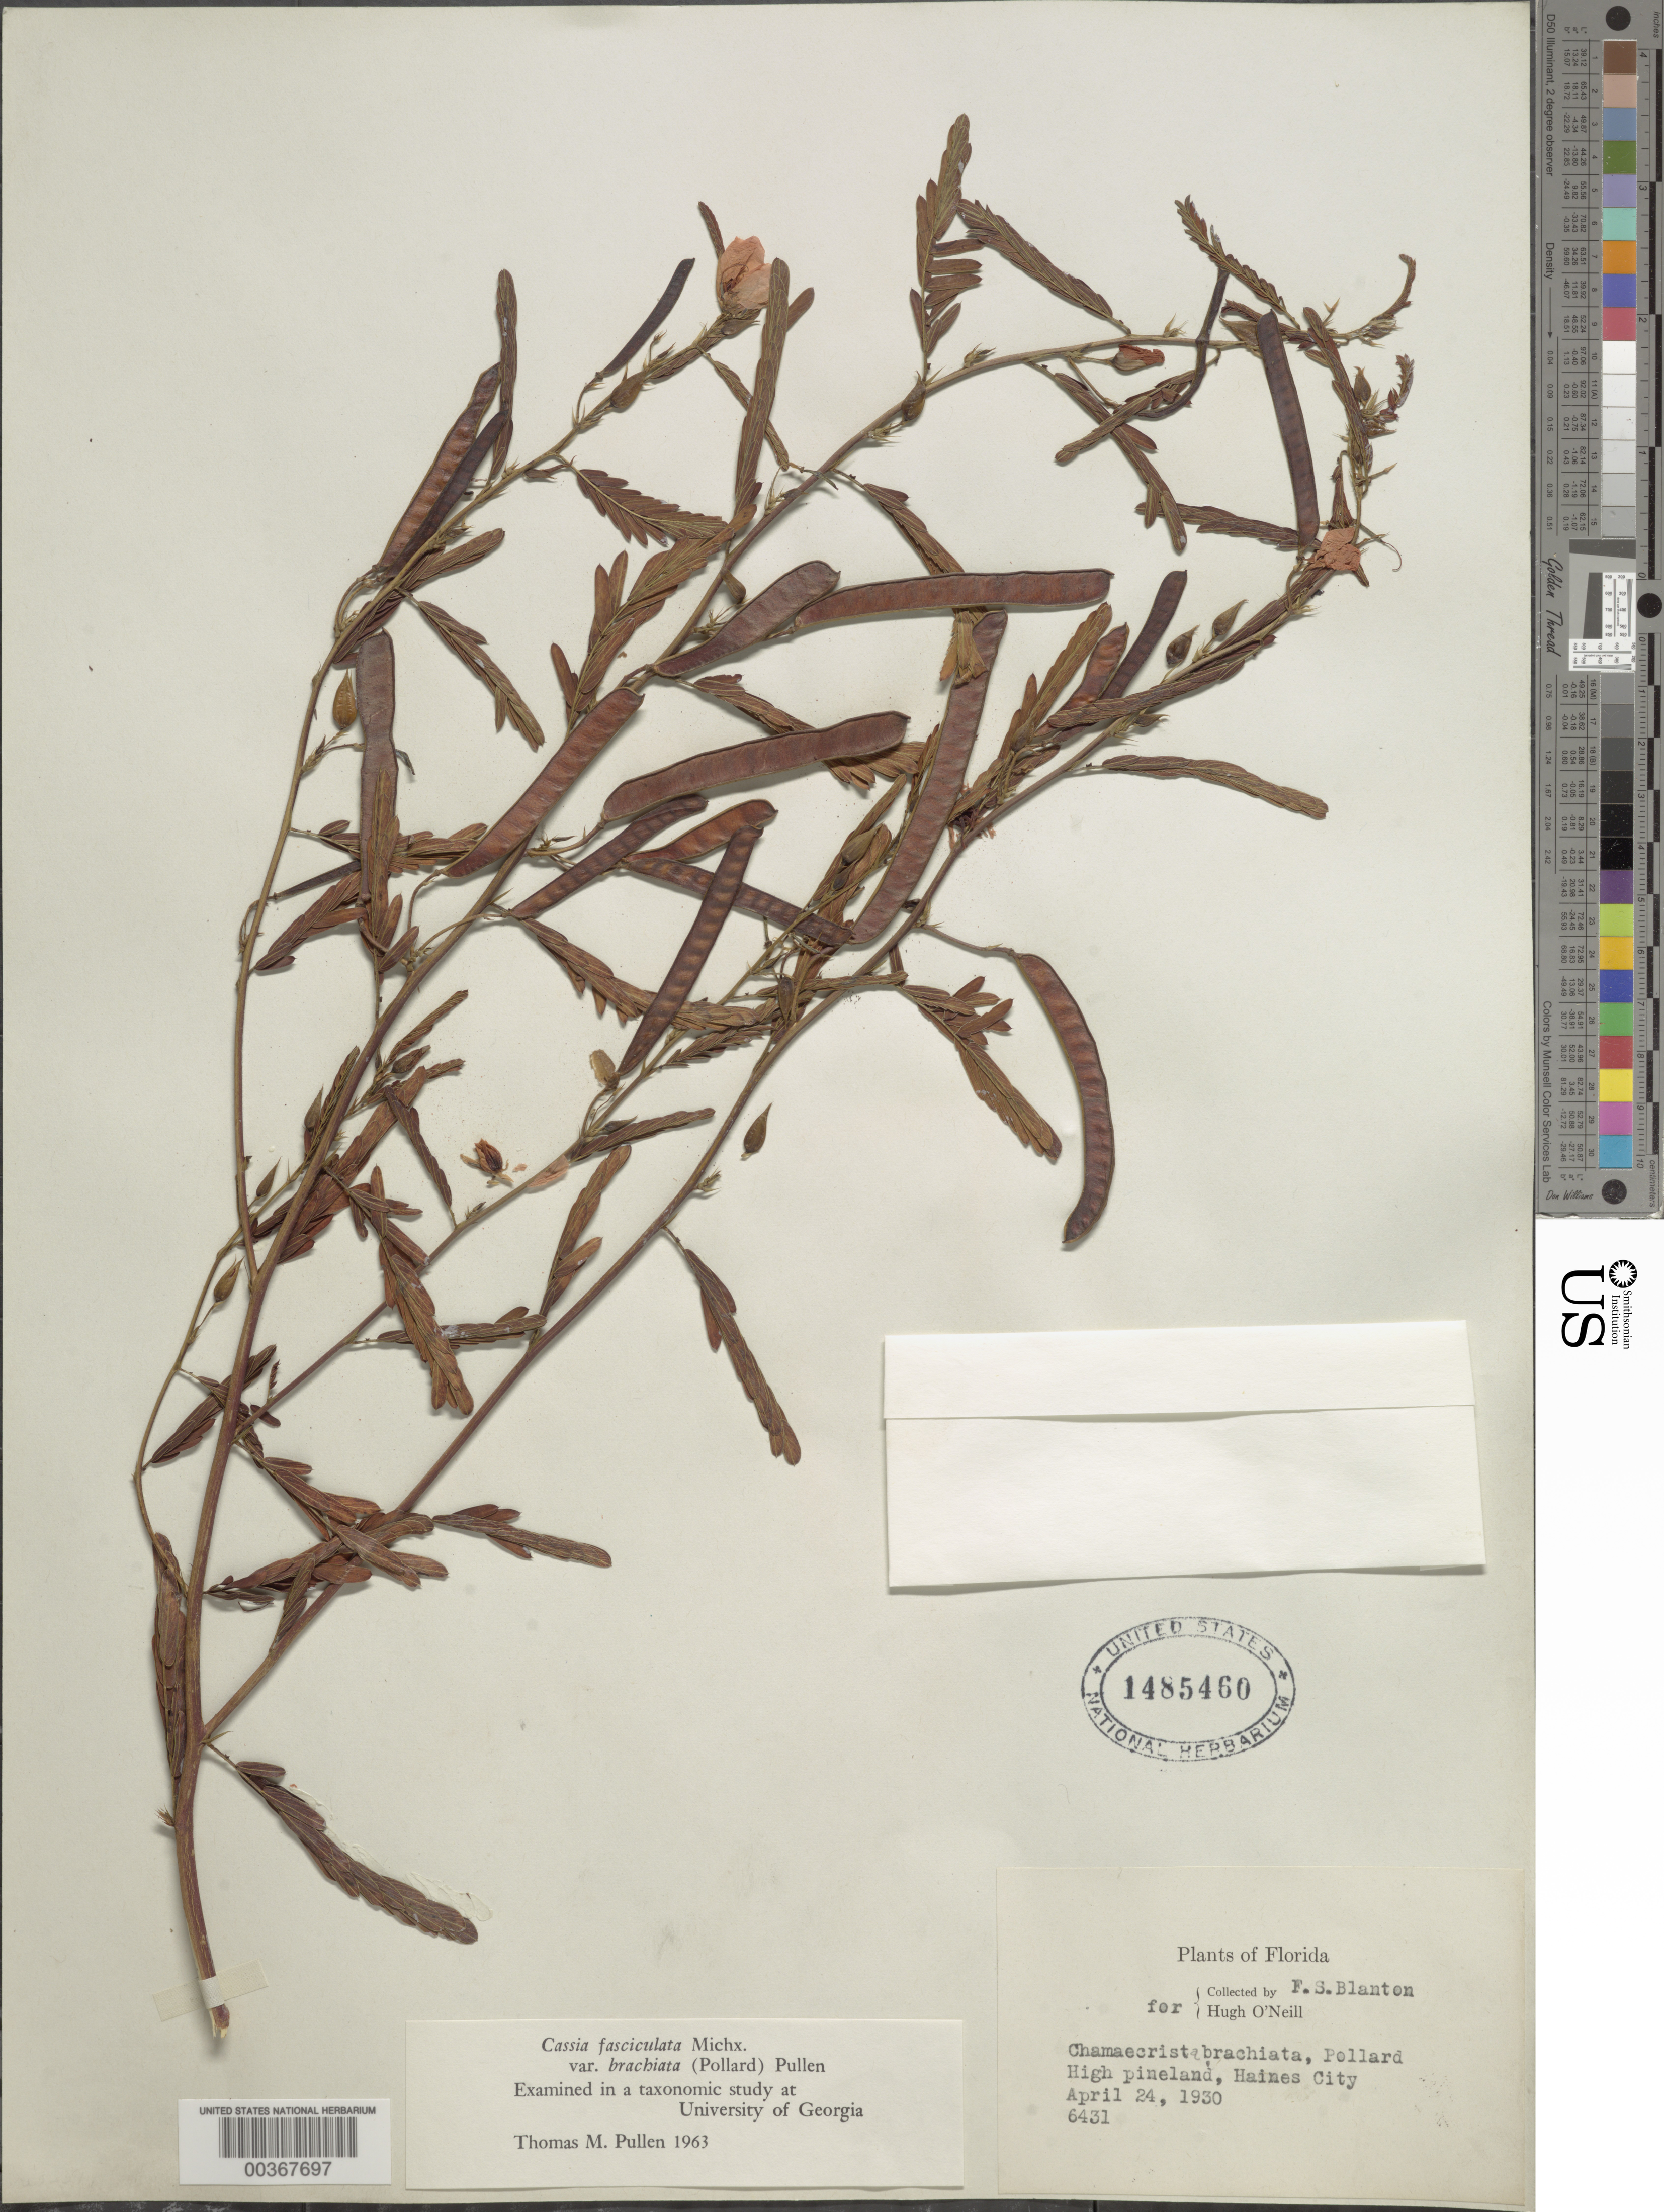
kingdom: Plantae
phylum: Tracheophyta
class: Magnoliopsida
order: Fabales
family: Fabaceae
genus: Chamaecrista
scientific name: Chamaecrista fasciculata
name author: (Michx.) Greene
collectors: F. S. Blanton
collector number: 6431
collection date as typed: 24 Apr 1930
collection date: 1930-04-24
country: United States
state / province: Florida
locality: Haines city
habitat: High pinelands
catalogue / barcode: US 1485460